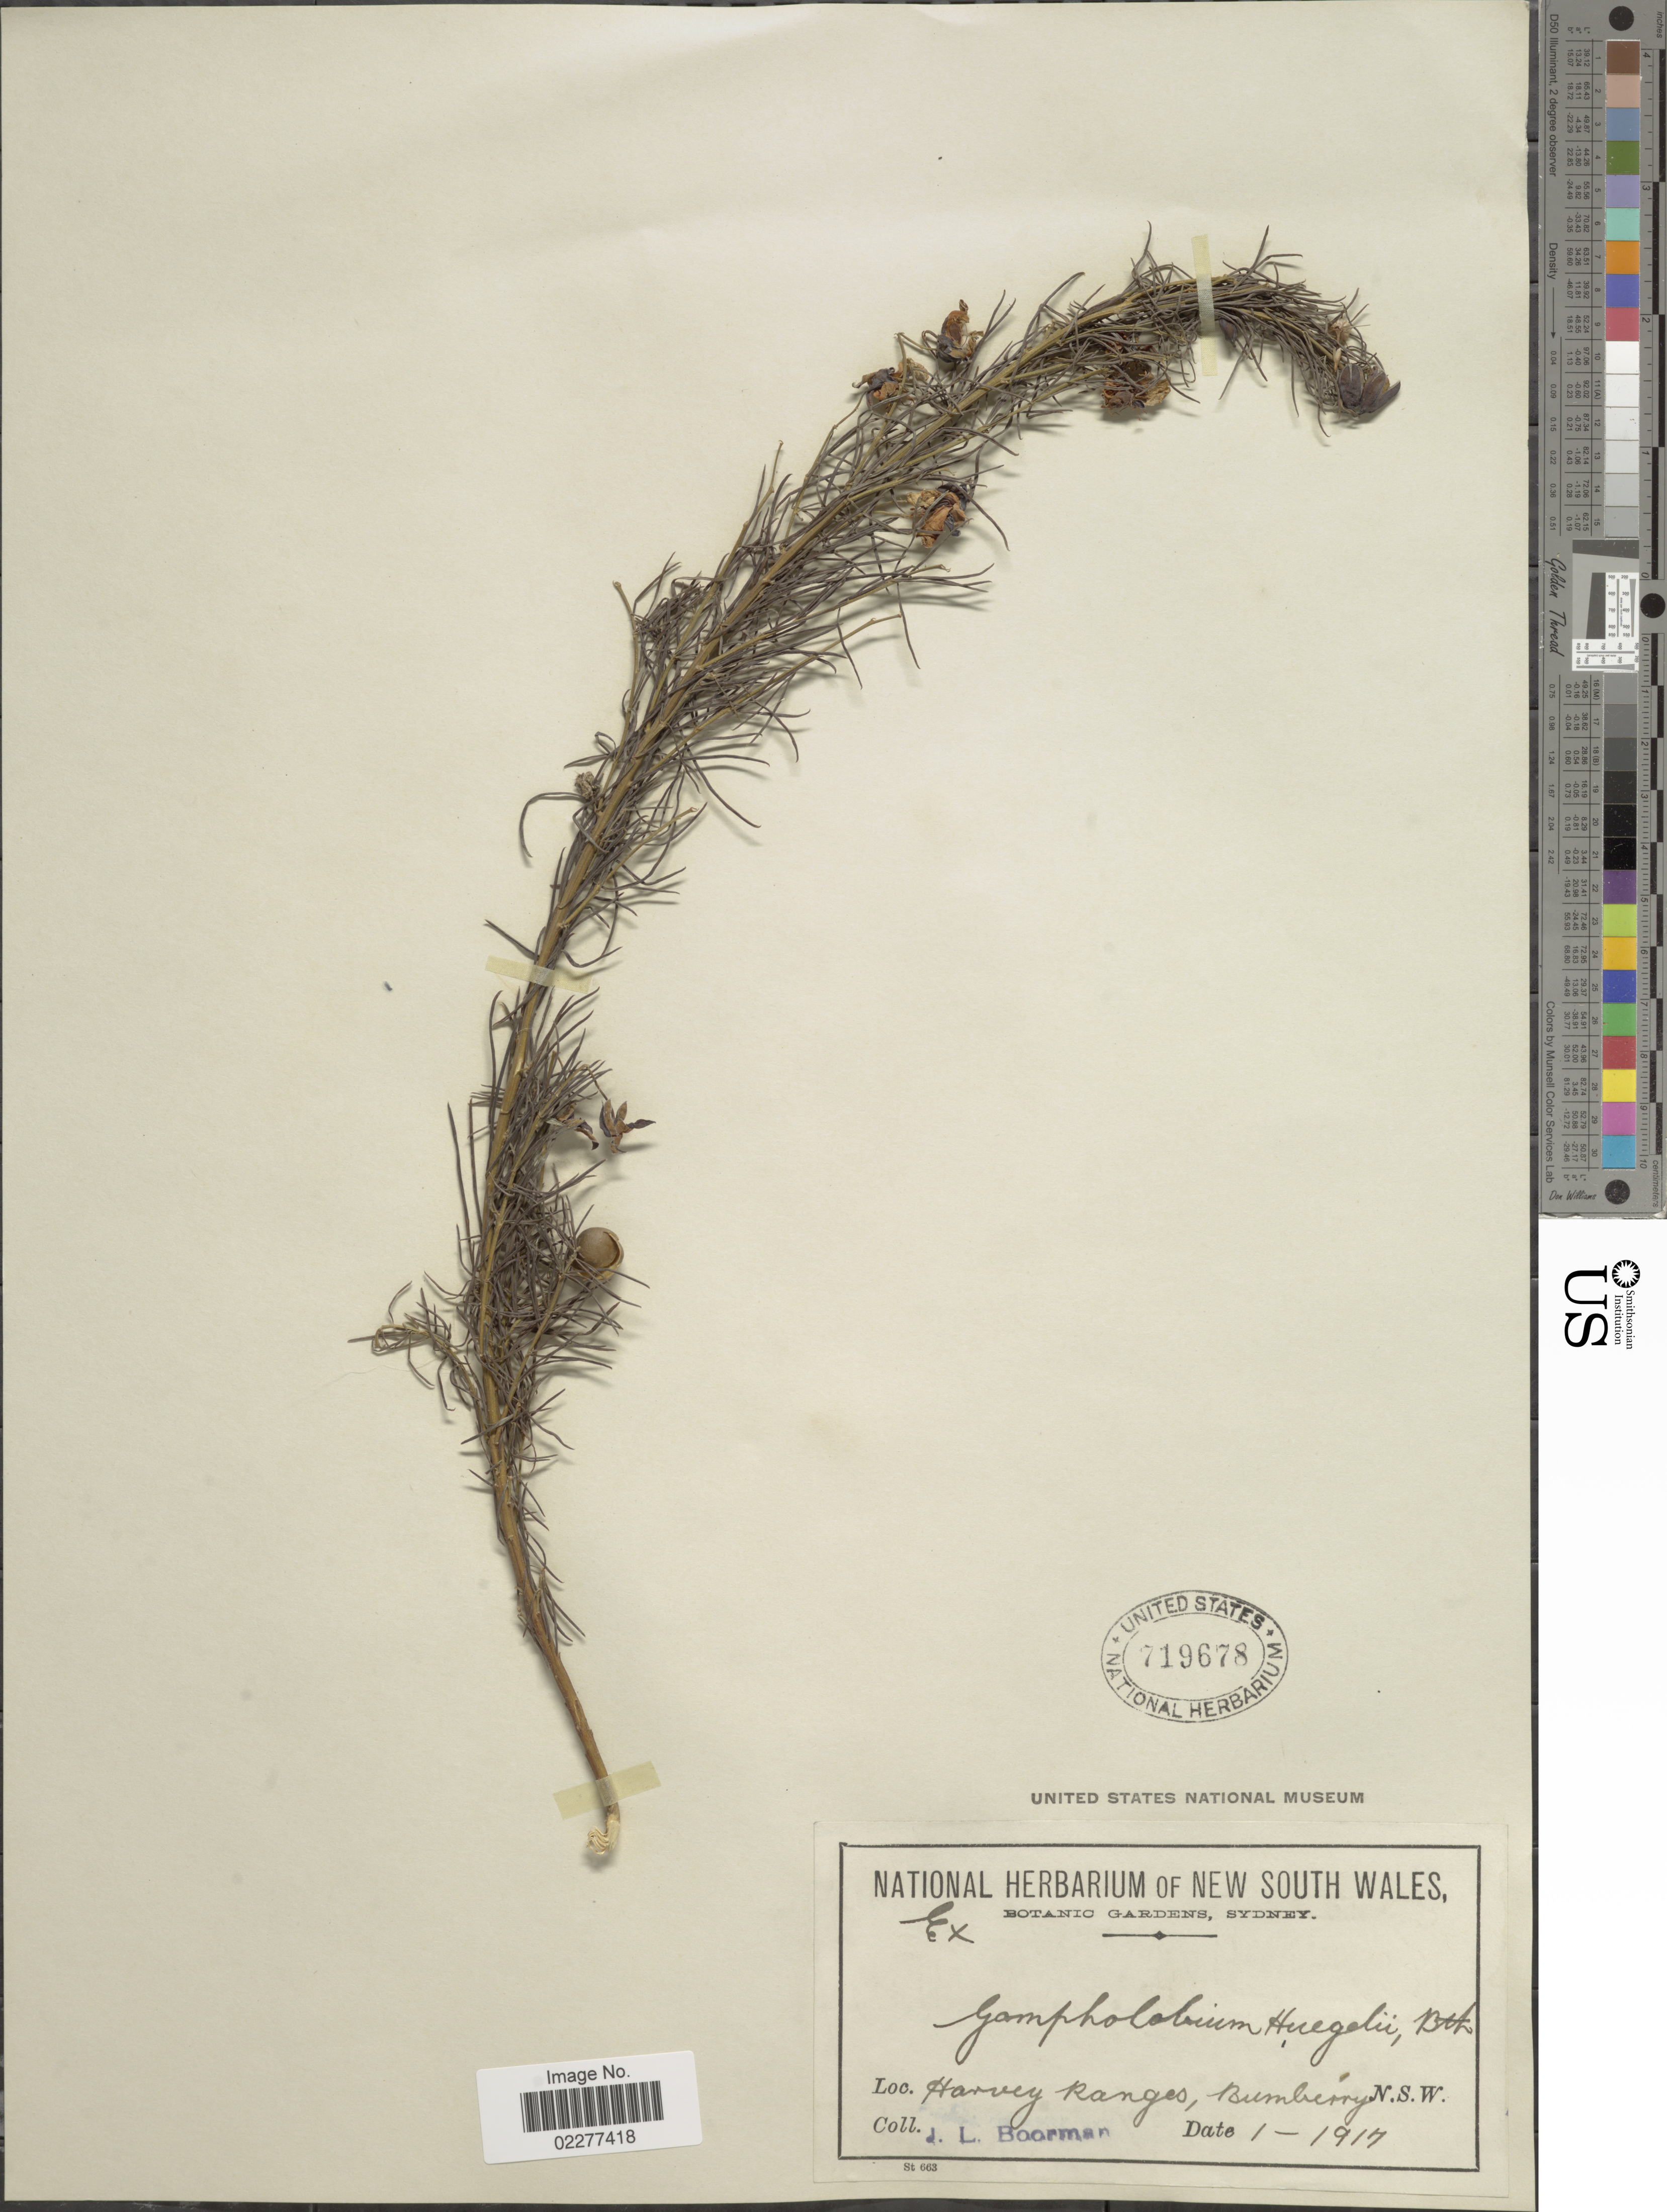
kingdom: Plantae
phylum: Tracheophyta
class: Magnoliopsida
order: Fabales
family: Fabaceae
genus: Gompholobium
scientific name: Gompholobium huegelii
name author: Benth.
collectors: J. Boorman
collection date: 1917-01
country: Australia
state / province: New South Wales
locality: Harvey Ranges, Bumberry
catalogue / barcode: US 719678